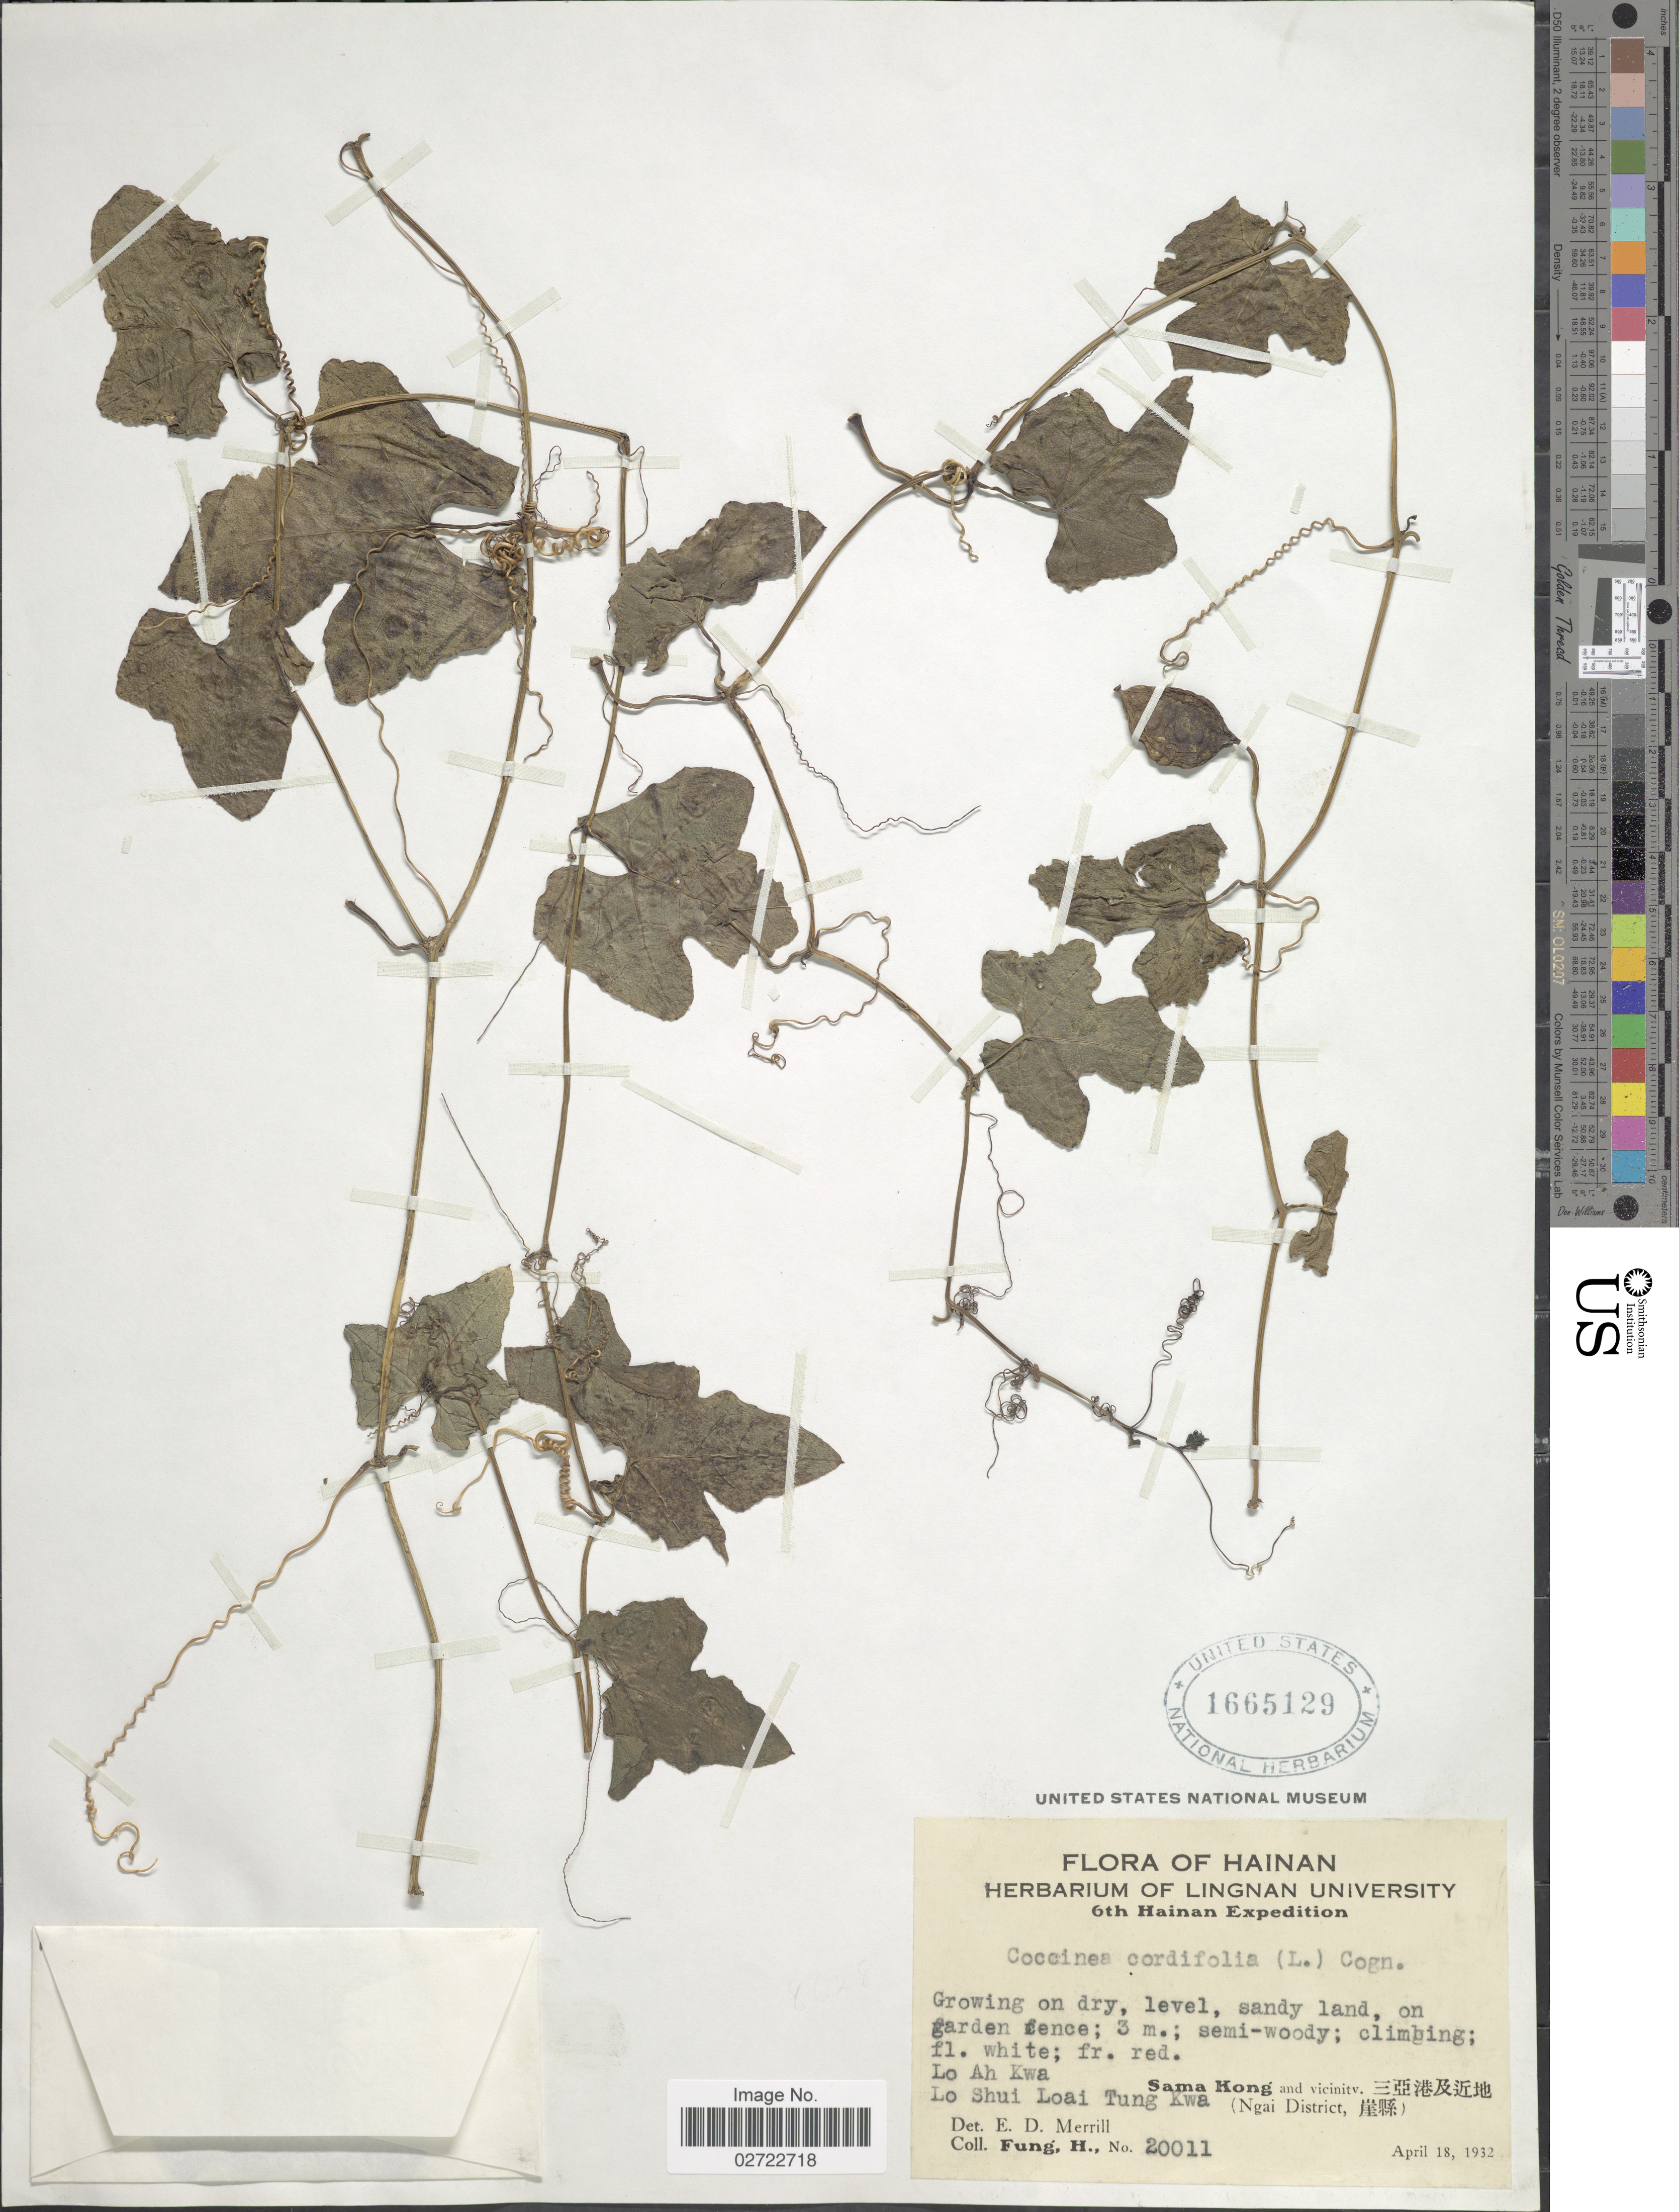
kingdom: Plantae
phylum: Tracheophyta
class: Magnoliopsida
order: Cucurbitales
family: Cucurbitaceae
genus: Coccinia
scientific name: Coccinia grandis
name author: (L.) Voigt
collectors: H. Fung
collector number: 20011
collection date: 1932-04-18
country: China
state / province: Hainan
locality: Sama Kong and vicinity (Ngai District) Loh Ah KwaLo Shui oai Tung Kwa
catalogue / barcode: US 1665129